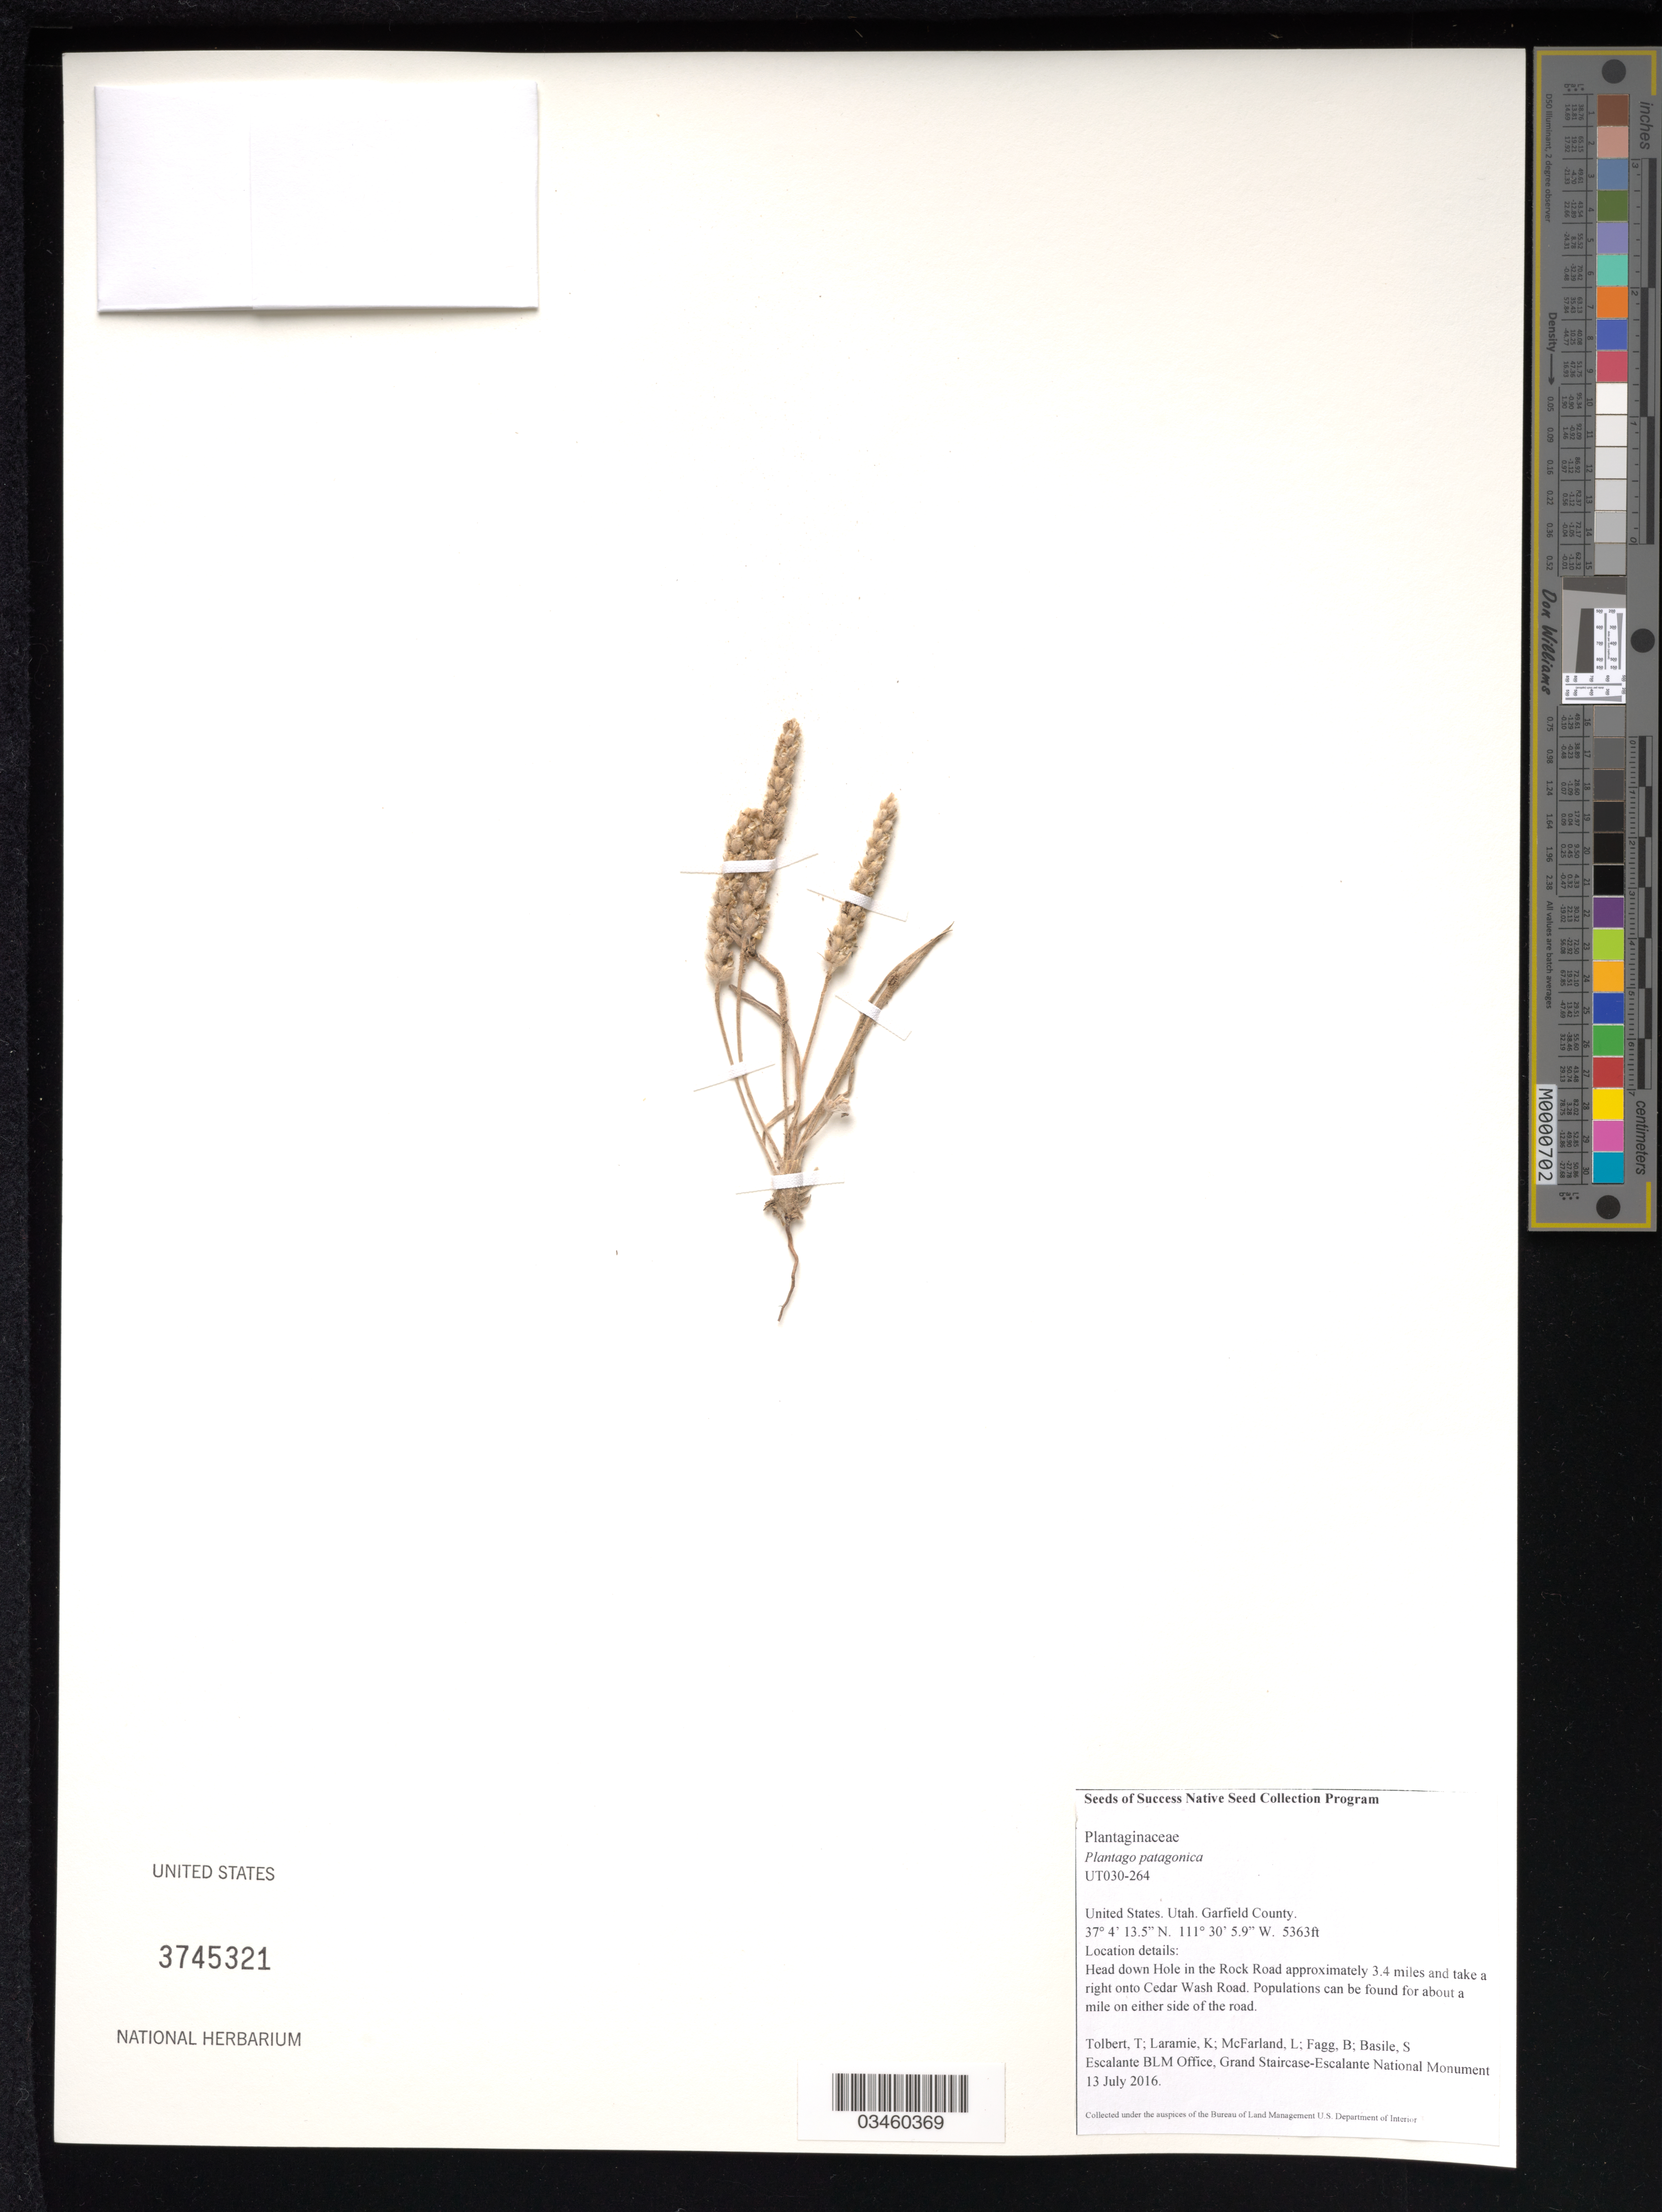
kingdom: Plantae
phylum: Tracheophyta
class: Magnoliopsida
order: Lamiales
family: Plantaginaceae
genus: Plantago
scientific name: Plantago patagonica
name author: Jacq.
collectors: T. Tolbert, K. Laramie, L. McFarland, B. Fagg & S. Basile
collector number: UT030-264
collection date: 2016-07-13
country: United States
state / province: Utah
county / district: Garfield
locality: Cedar Wash Road.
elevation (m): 1635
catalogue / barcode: US 3745321